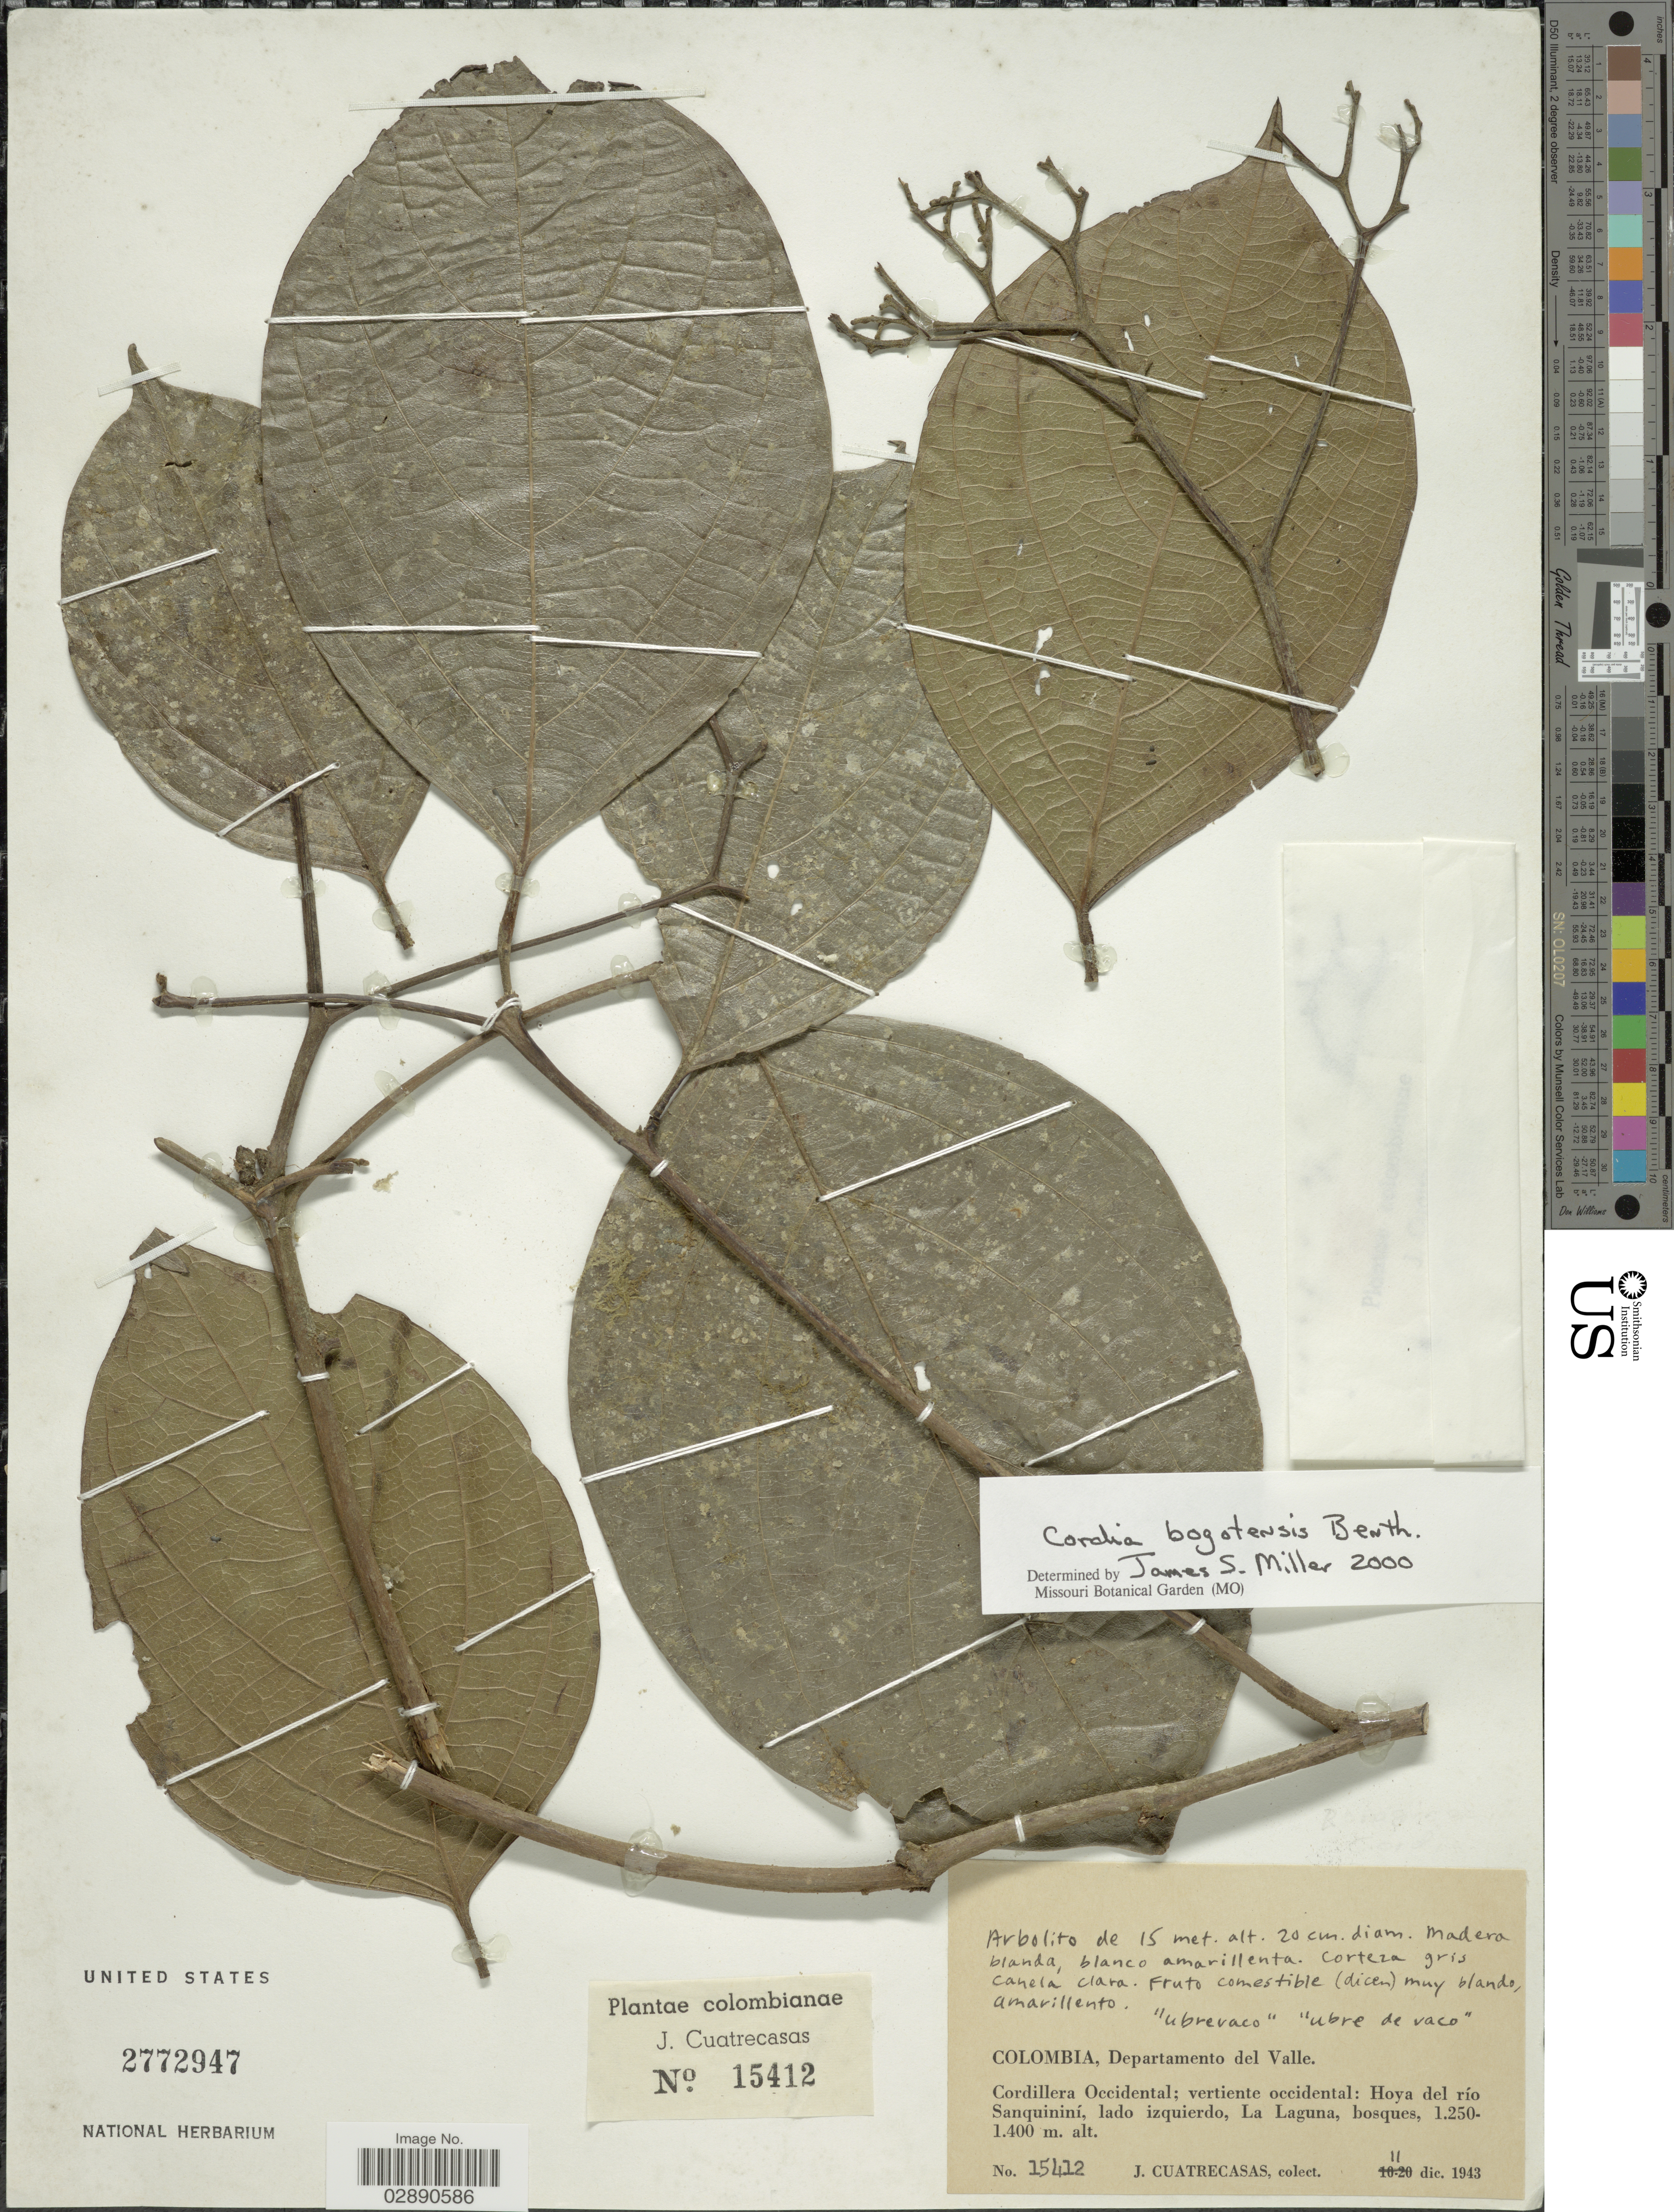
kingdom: Plantae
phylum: Tracheophyta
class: Magnoliopsida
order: Boraginales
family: Cordiaceae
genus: Cordia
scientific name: Cordia bogotensis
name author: Benth.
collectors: J. Cuatrecasas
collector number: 15412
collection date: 1943-12-11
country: Colombia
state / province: Valle del Cauca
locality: Departamento del Valle. Cordillera Occidental: vertiente occidental: Hoya del río Sanquininí, lado izquierdo, La Laguna.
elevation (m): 1250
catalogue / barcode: US 2772947